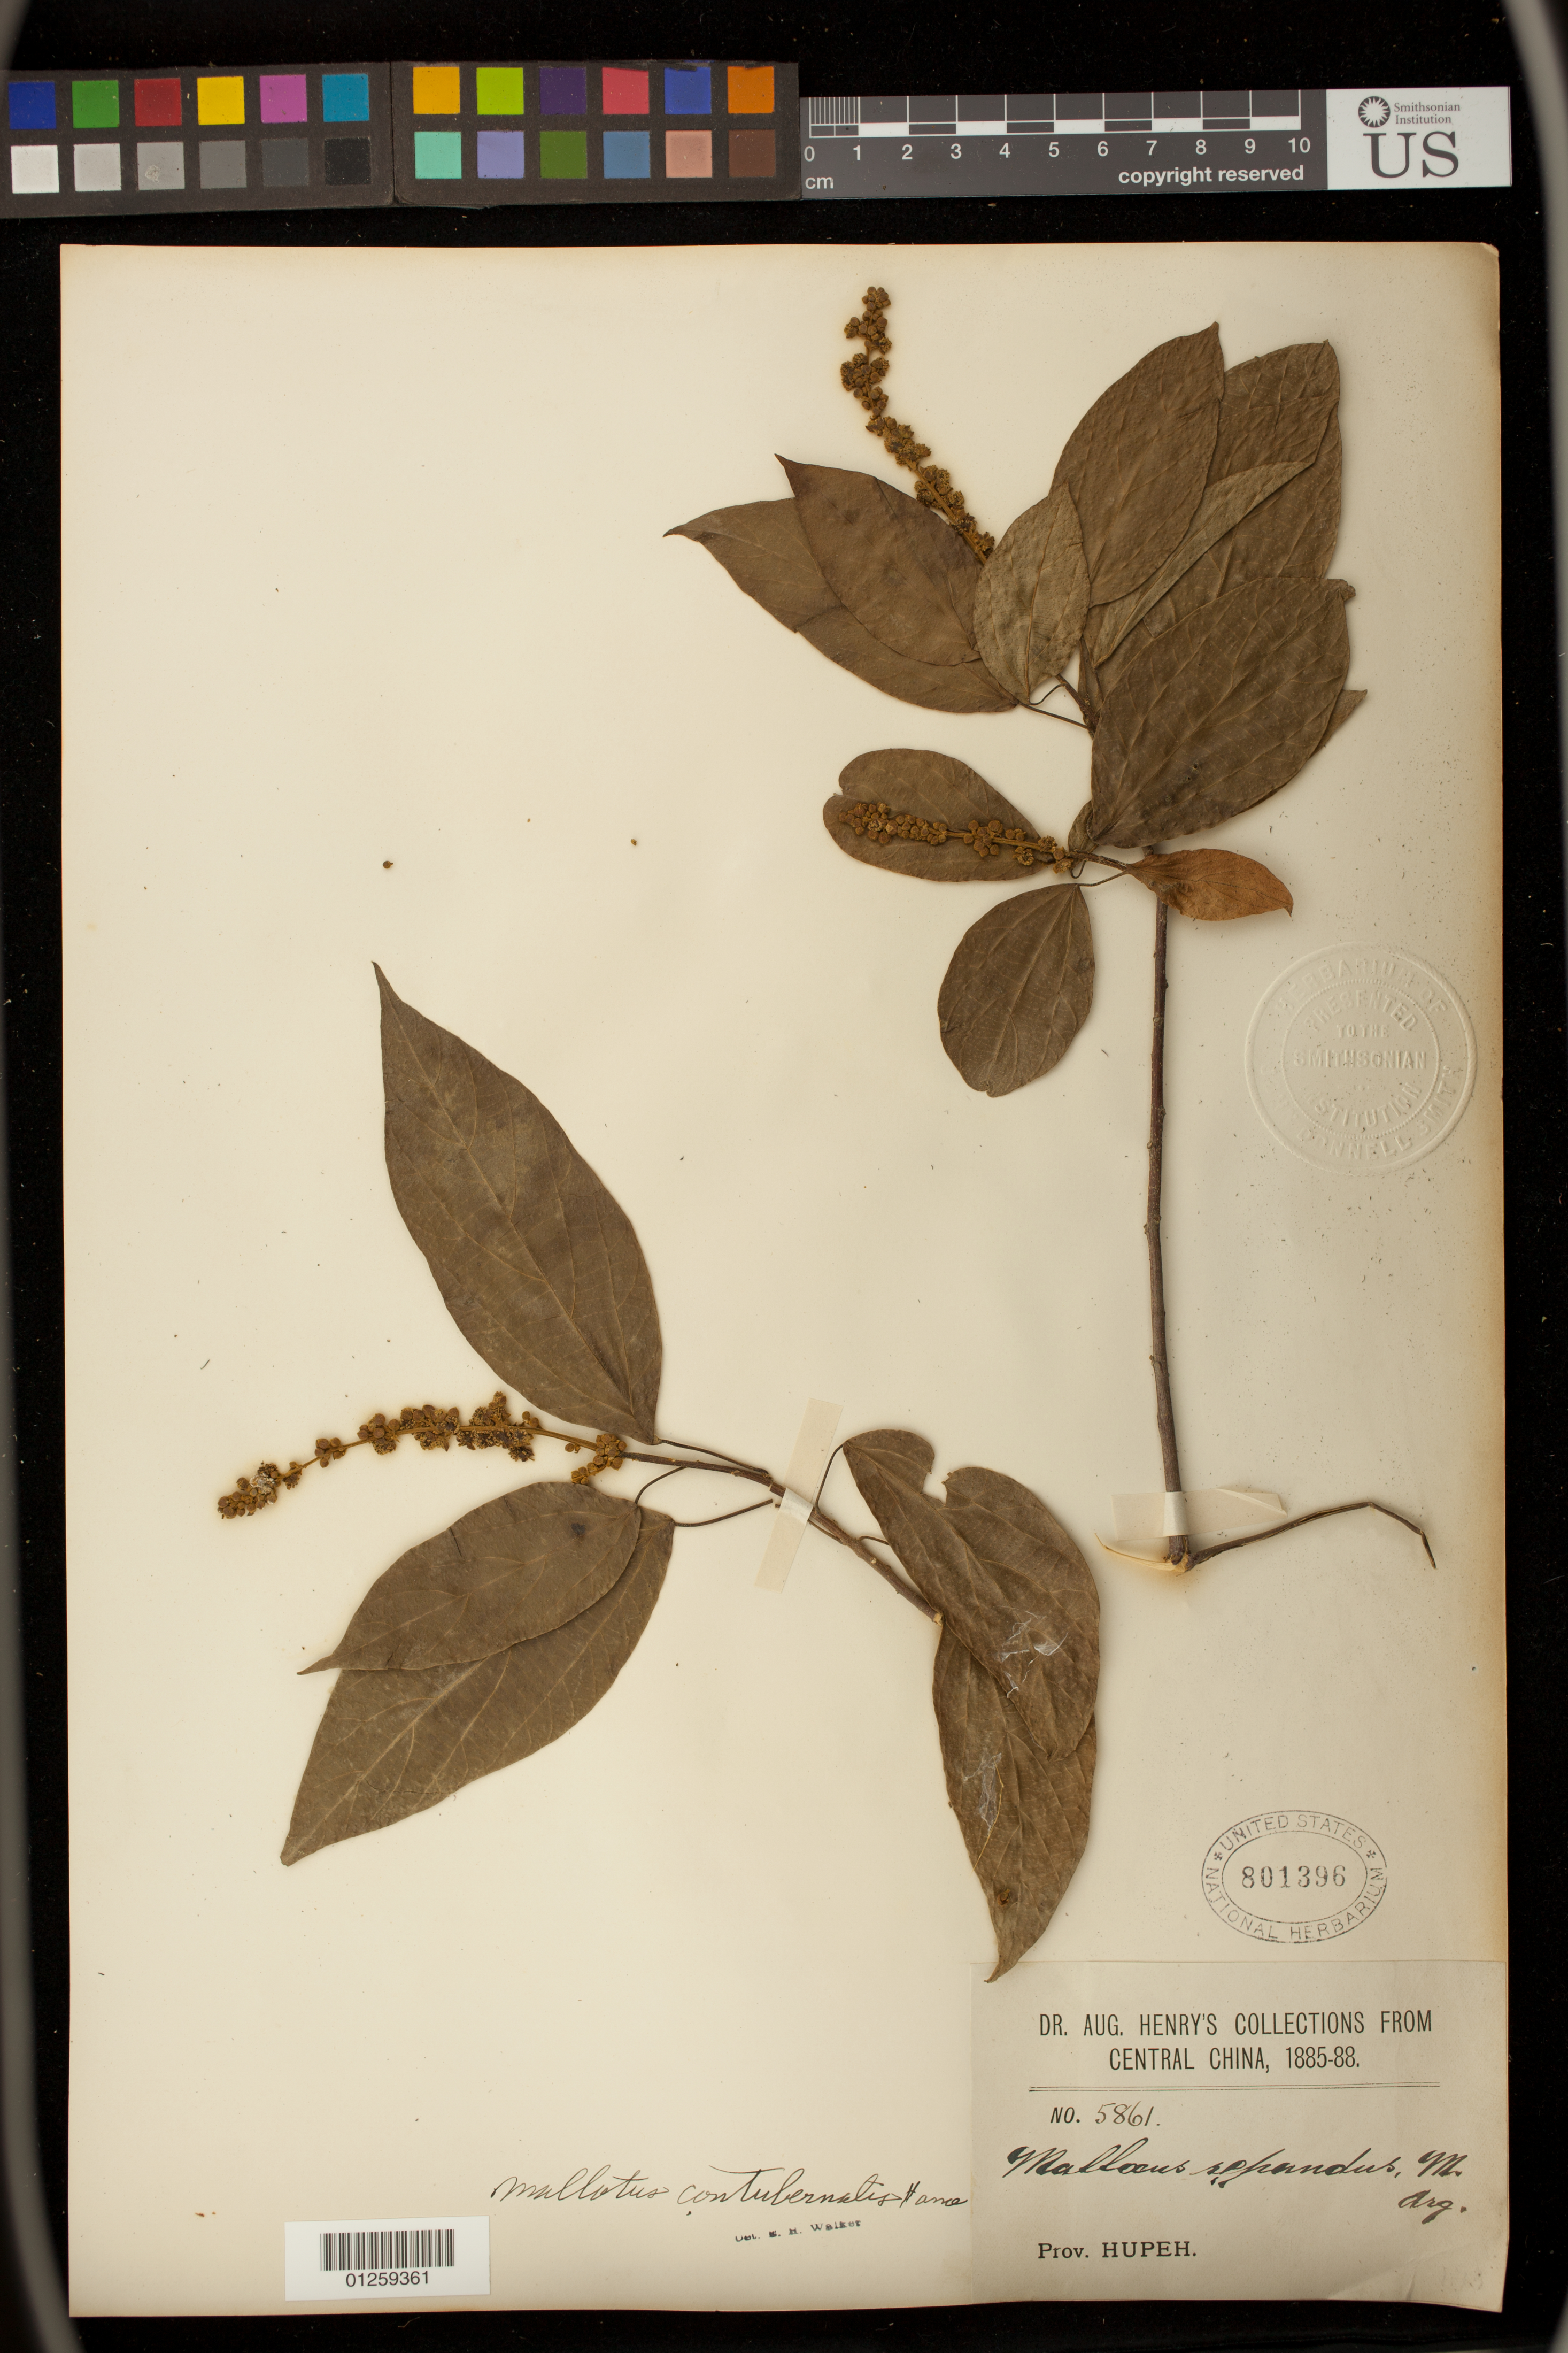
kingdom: Plantae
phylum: Tracheophyta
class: Magnoliopsida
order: Malpighiales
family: Euphorbiaceae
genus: Mallotus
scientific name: Mallotus repandus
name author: (Rottler) Müll. Arg.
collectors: A. Henry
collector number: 5861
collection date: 1885/1888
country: China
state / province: Hubei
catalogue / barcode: US 801396